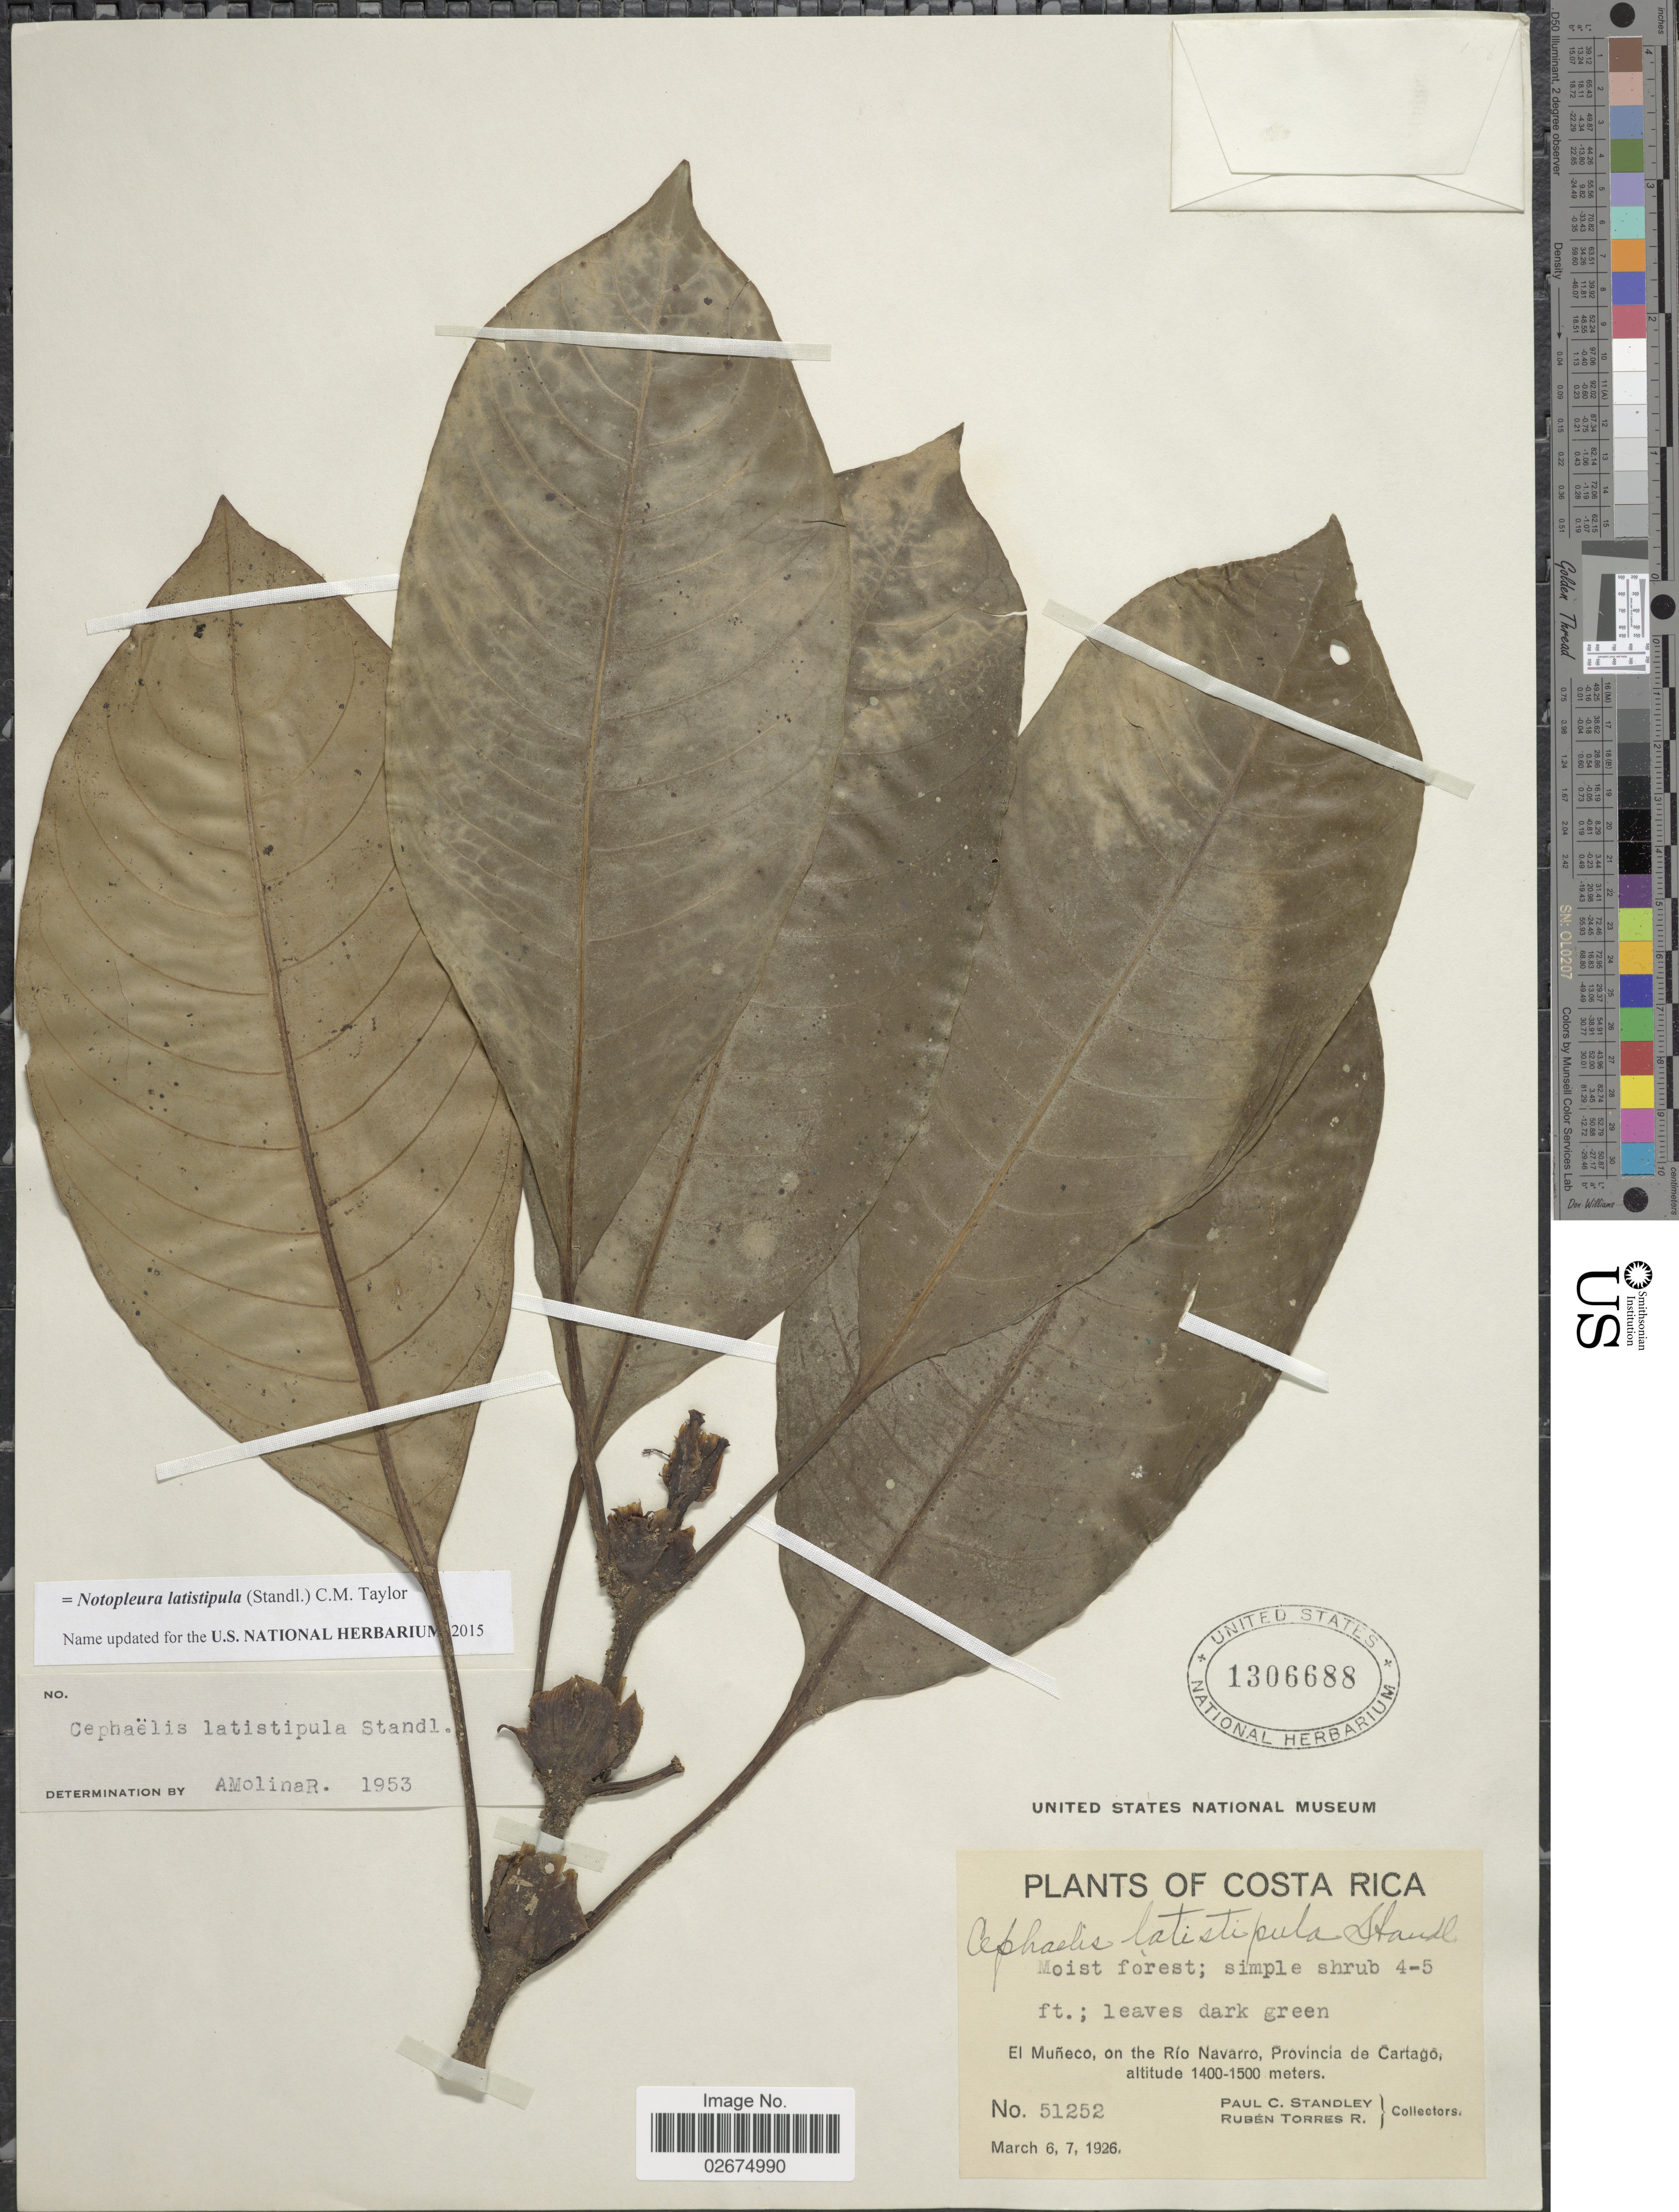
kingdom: Plantae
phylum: Tracheophyta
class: Magnoliopsida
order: Gentianales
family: Rubiaceae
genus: Notopleura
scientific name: Notopleura latistipula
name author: (Standl.) C.M. Taylor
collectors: P. C. Standley & R. Torres R.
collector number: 51252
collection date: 1926-03-06/1926-03-07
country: Costa Rica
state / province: Cartago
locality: El Muñeco, on the Río Navarro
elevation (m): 1400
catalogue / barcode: US 1306688